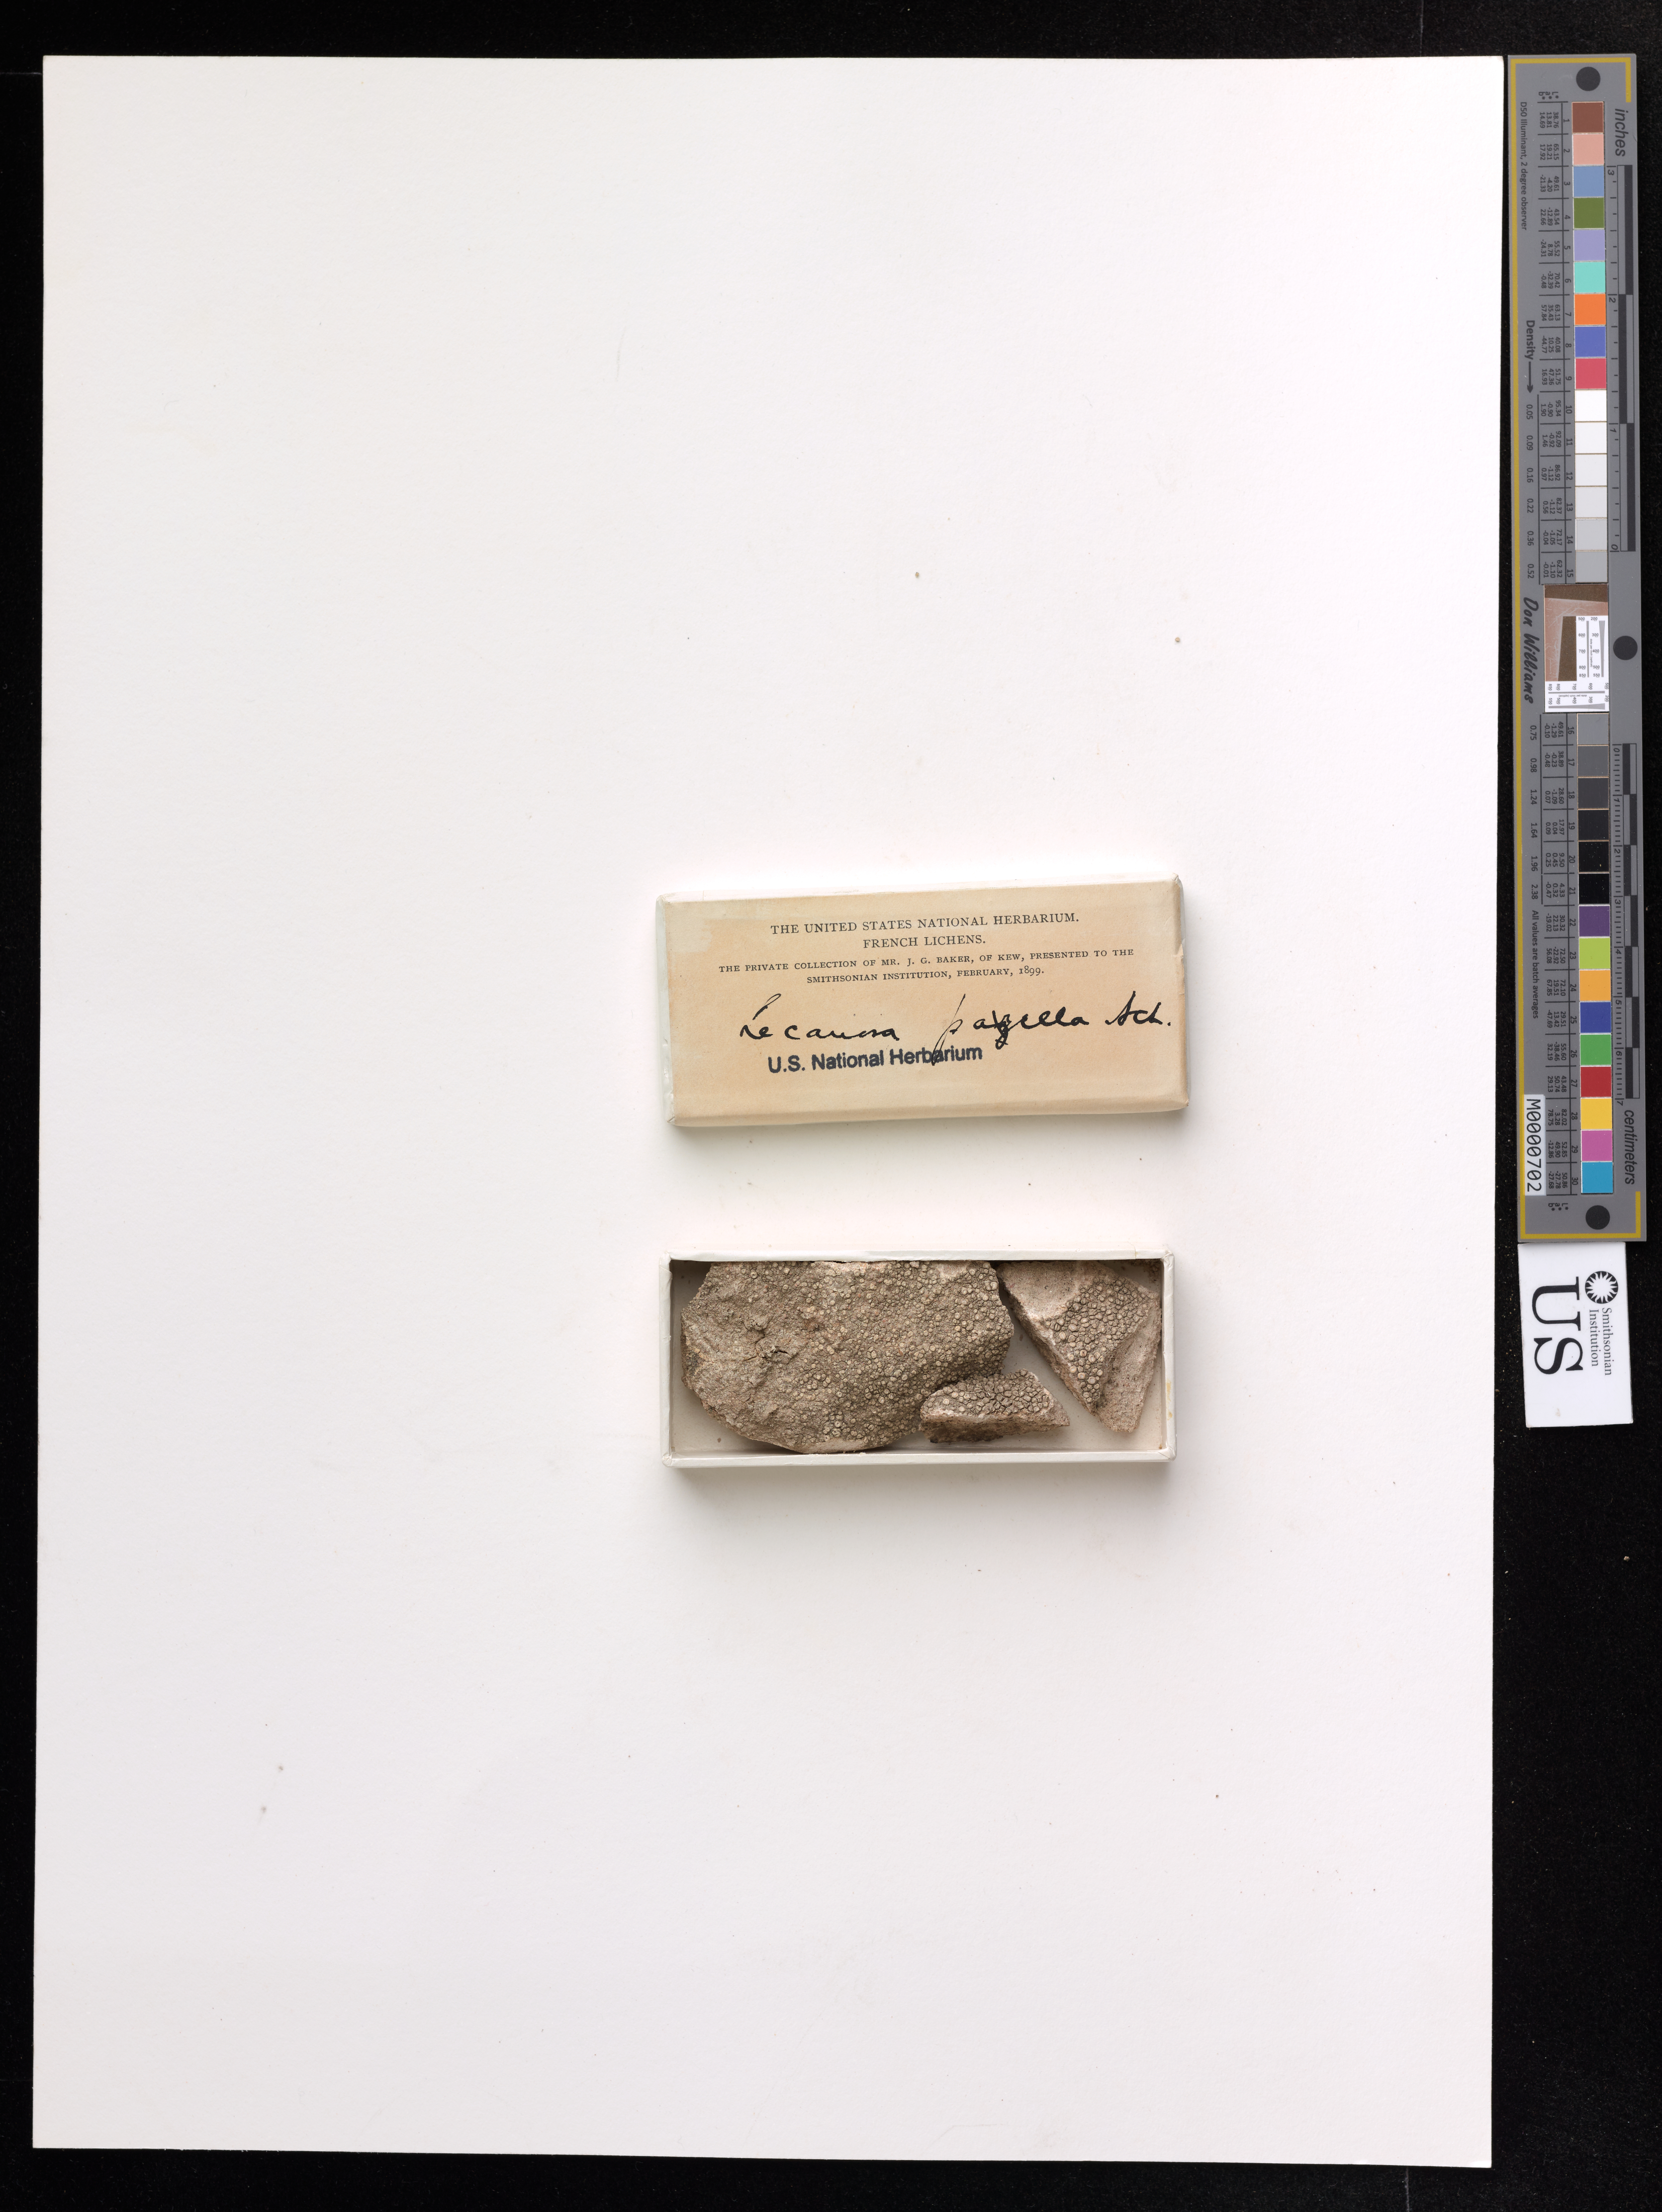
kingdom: Fungi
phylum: Ascomycota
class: Lecanoromycetes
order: Pertusariales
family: Ochrolechiaceae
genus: Ochrolechia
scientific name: Ochrolechia parella f. parella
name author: (L.) A. Massal.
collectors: A. Deseglise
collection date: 1864-11-18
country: France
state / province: Auvergne-Rhône-Alpes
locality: Allier, Urcay